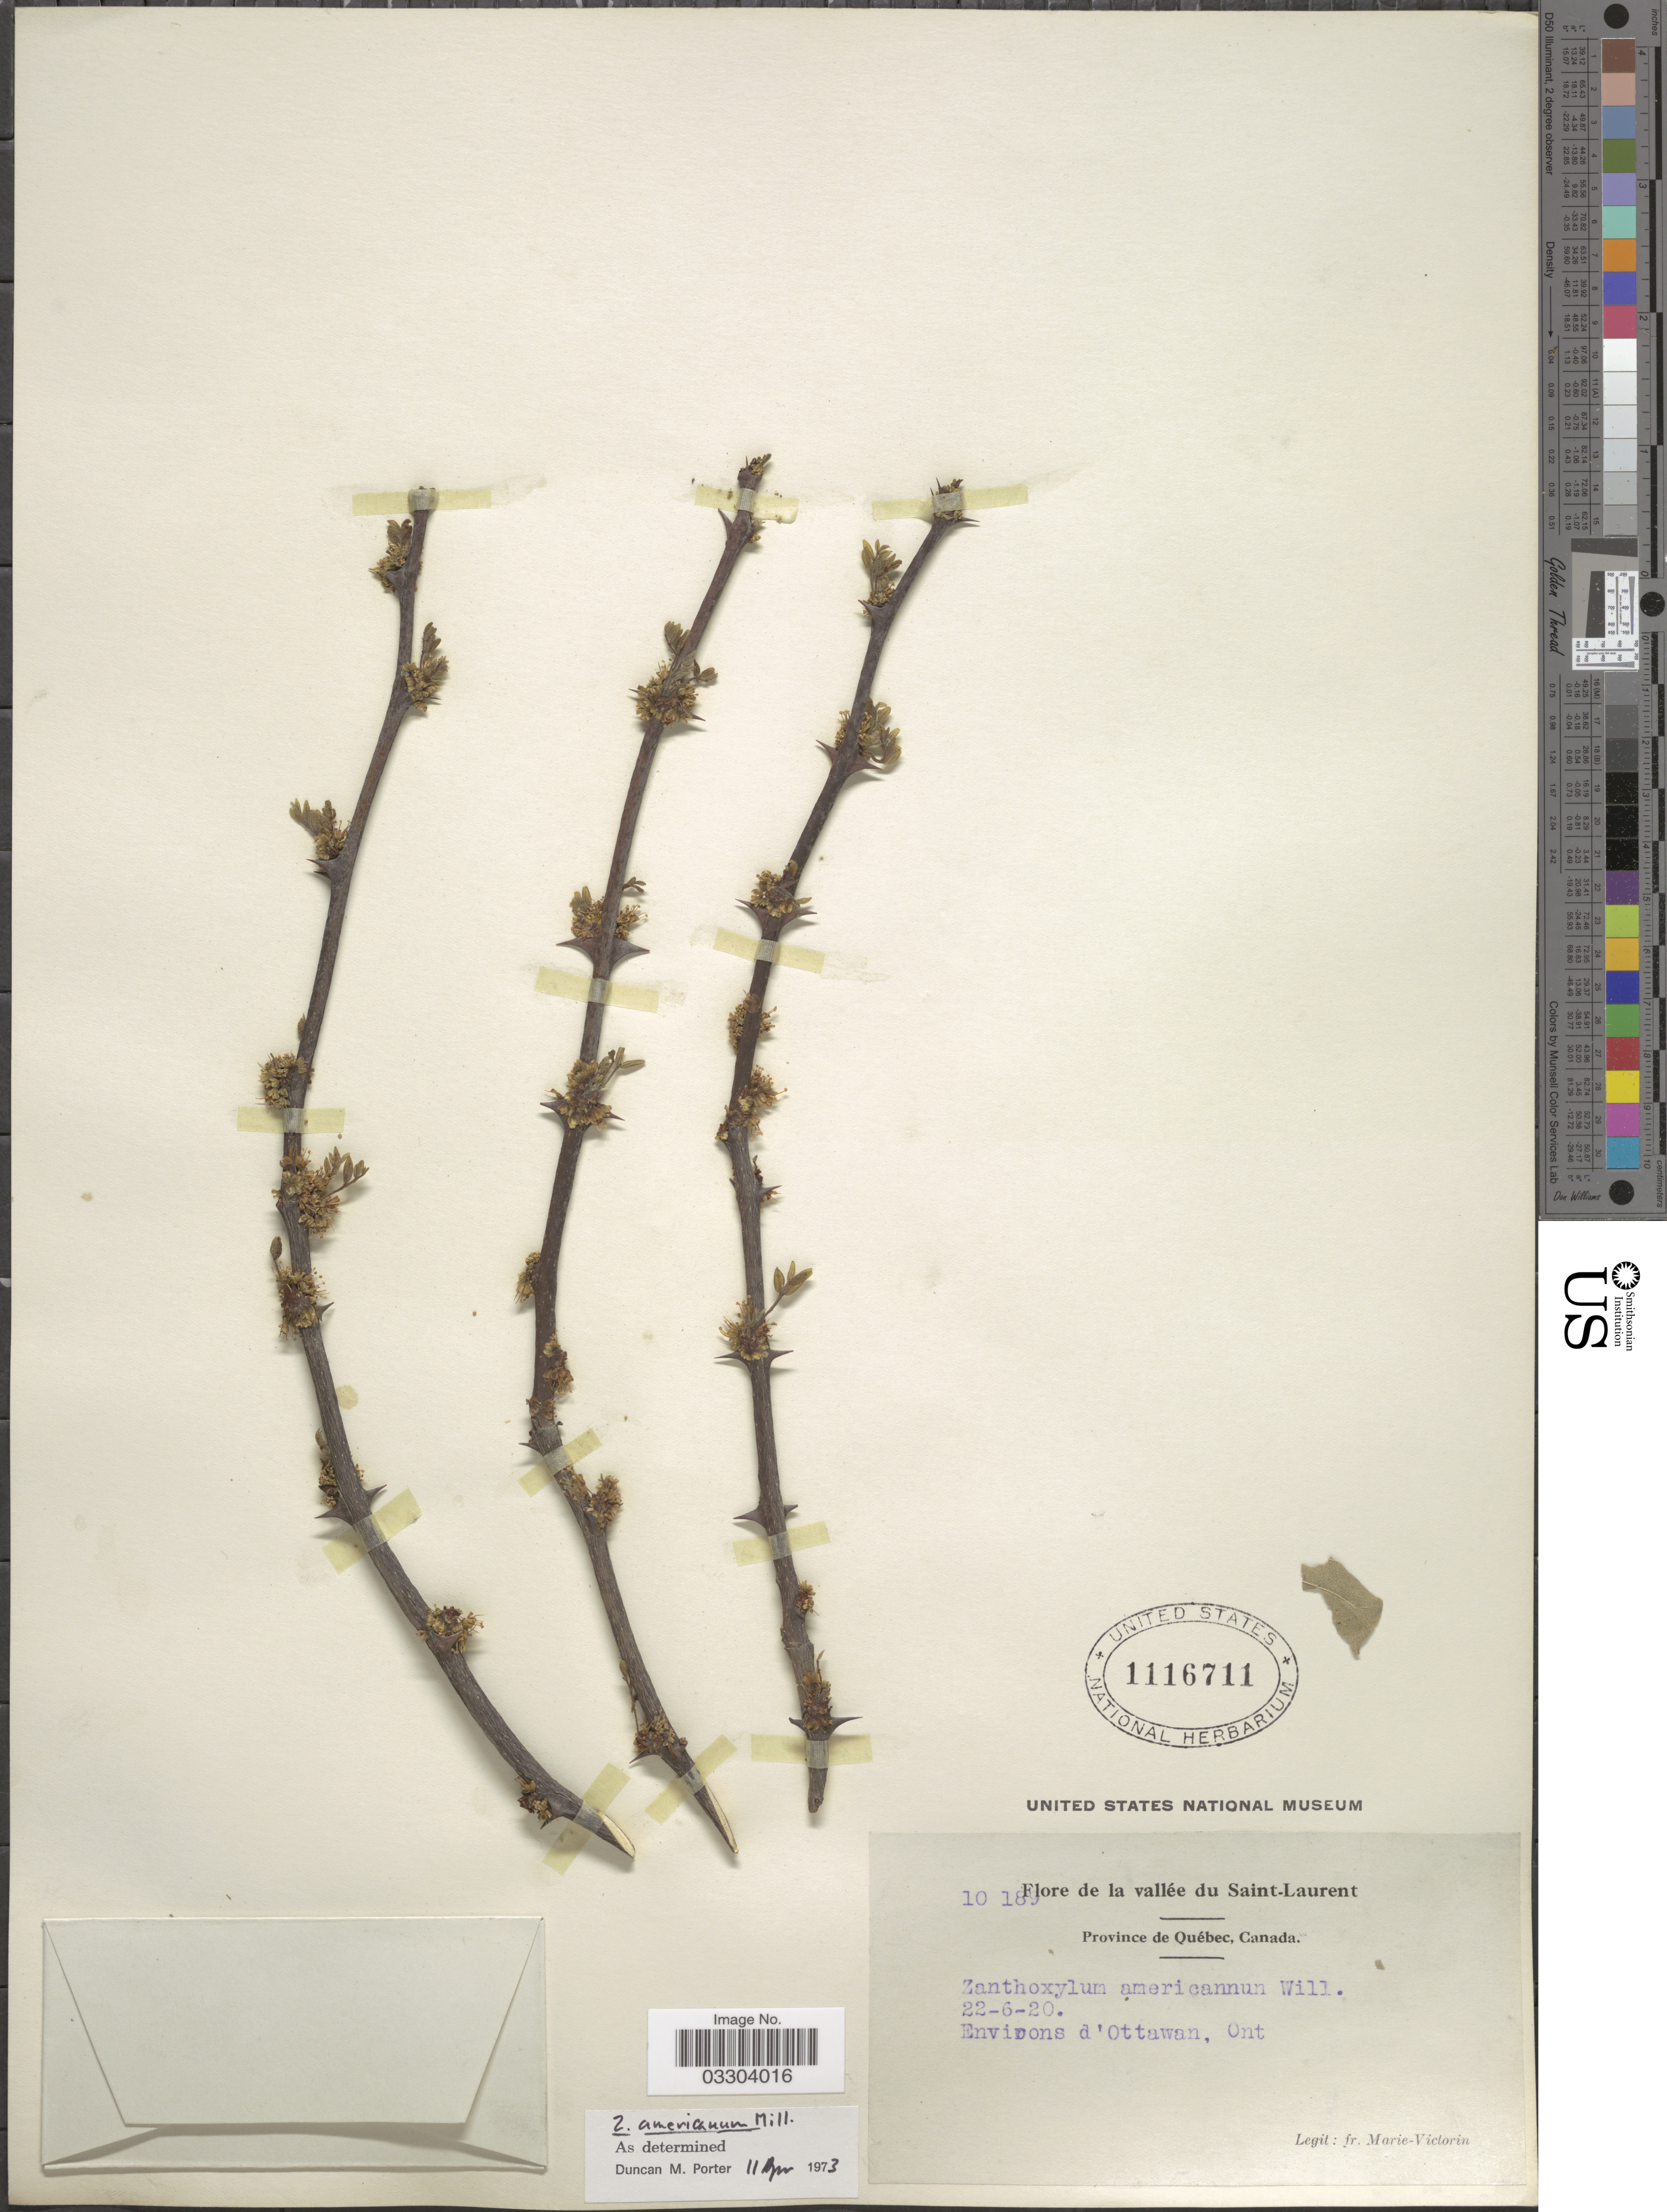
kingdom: Plantae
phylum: Tracheophyta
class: Magnoliopsida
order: Sapindales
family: Rutaceae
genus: Zanthoxylum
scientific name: Zanthoxylum americanum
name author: Mill.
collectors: Fr. Marie-Victorin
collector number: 10189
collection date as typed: Transcribed d/m/y: 22/6/20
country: Canada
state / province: Quebec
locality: Vallée du Saint-Laurent. Environs d'Ottawa.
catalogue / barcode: US 1116711